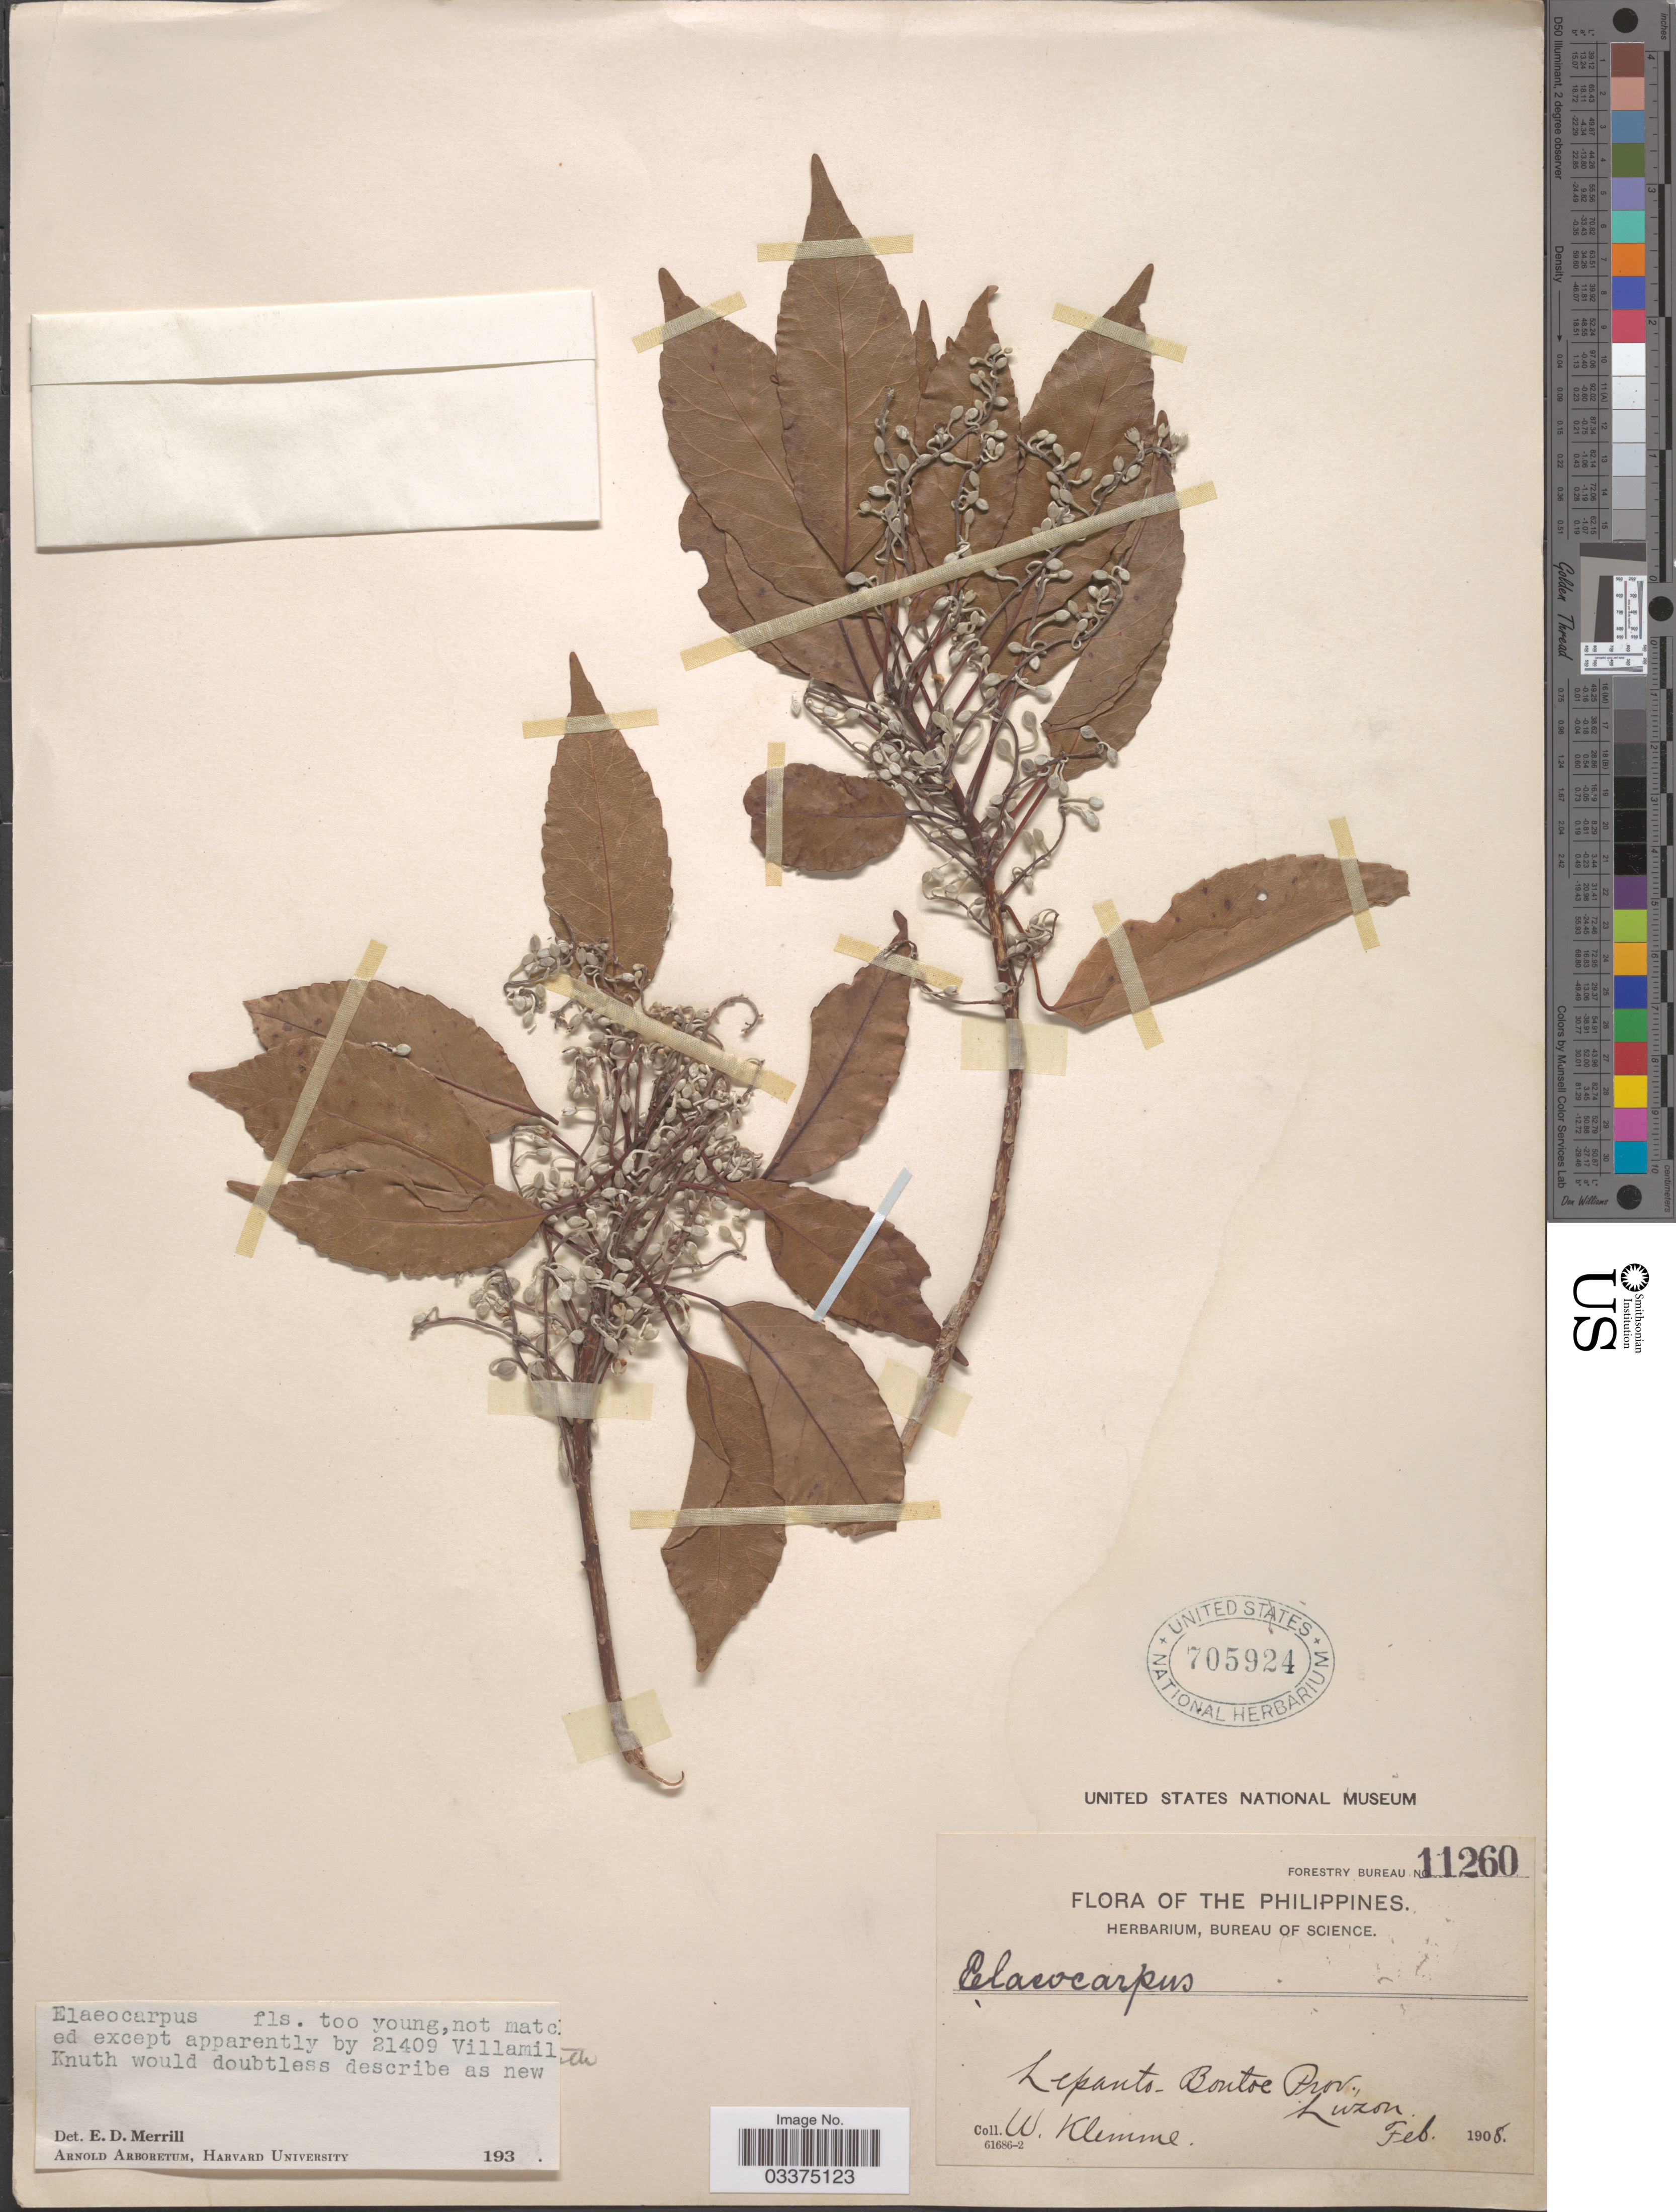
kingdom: Plantae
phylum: Tracheophyta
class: Magnoliopsida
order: Oxalidales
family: Elaeocarpaceae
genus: Elaeocarpus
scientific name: Elaeocarpus sp.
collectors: W. Klemme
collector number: Forestry Bureau 11260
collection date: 1908-02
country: Philippines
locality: Lepanto - Bontoc Prov., Luzon.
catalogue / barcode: US 705924